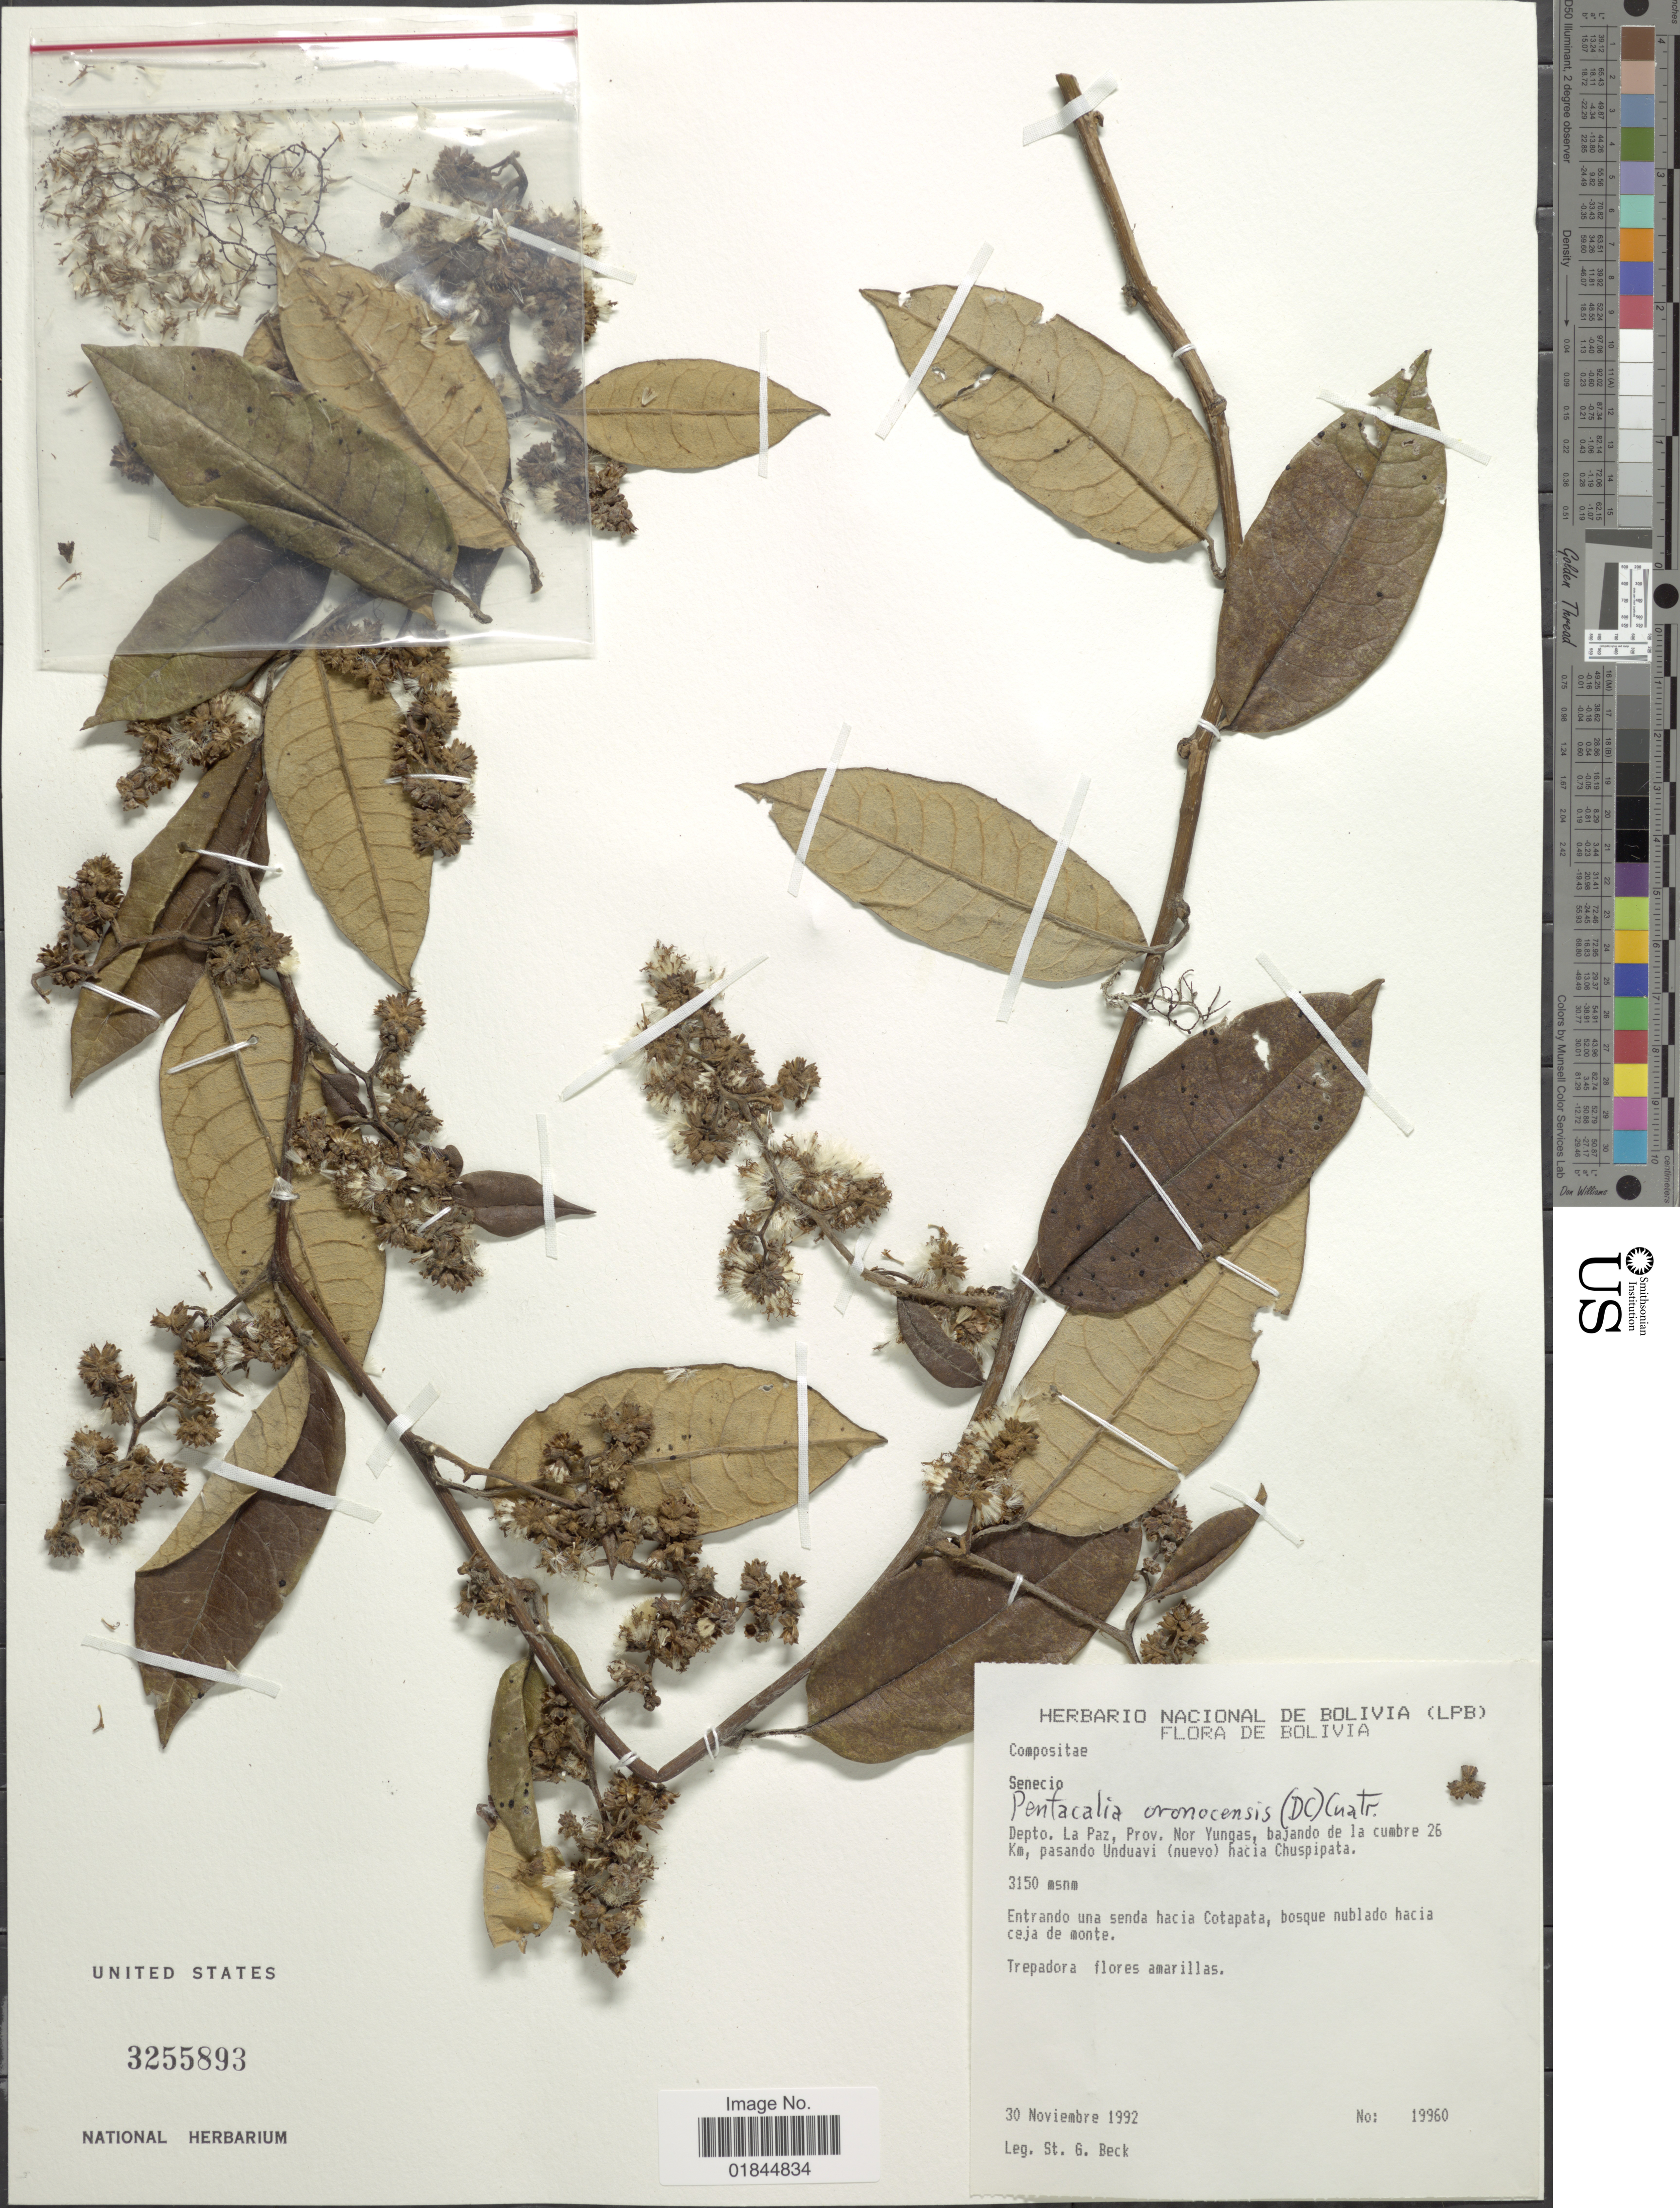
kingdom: Plantae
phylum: Tracheophyta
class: Magnoliopsida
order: Asterales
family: Asteraceae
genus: Pentacalia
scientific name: Pentacalia oronocensis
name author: (DC.) Cuatrec.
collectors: S. G. Beck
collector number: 19960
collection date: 1990-11-30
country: Bolivia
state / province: La Paz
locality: Depto. La Paz, Prov. Nor Yungas, bajando de la cumbre 26 Km. pasando Unduavi (nuevo) hacia Chuspipata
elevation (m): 3150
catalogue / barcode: US 3255893